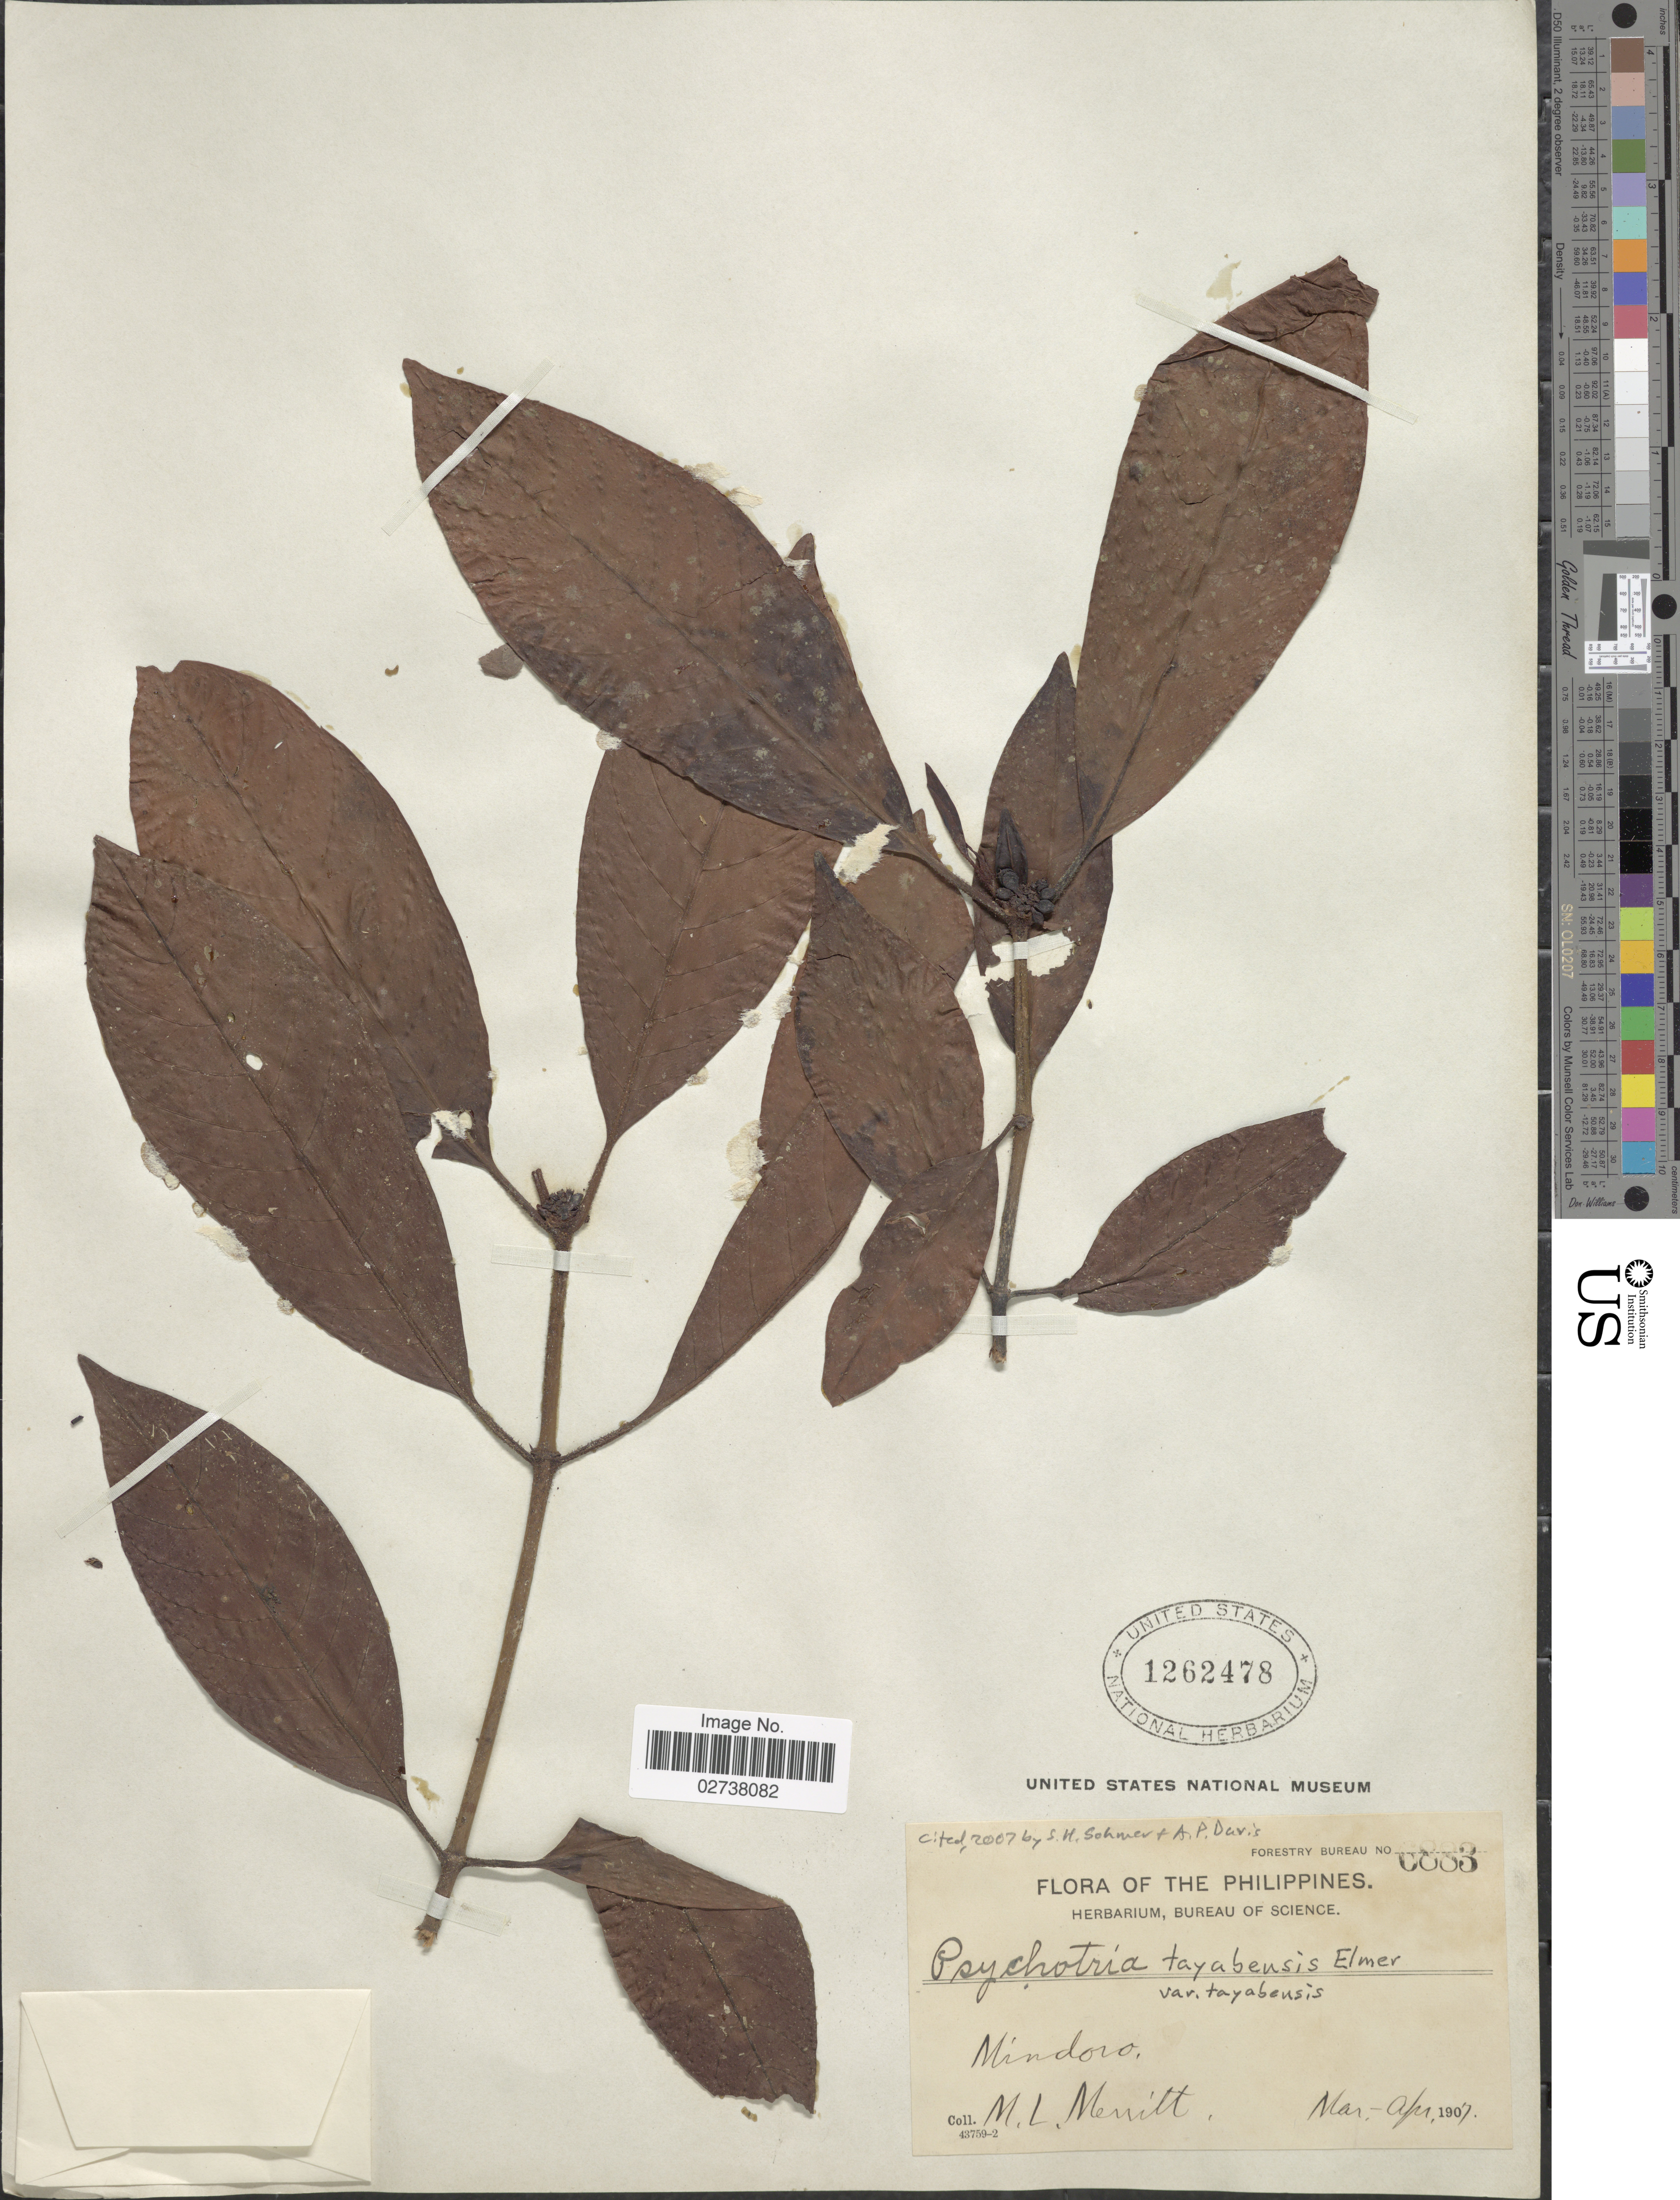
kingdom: Plantae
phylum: Tracheophyta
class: Magnoliopsida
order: Gentianales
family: Rubiaceae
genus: Psychotria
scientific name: Psychotria tayabensis var. tayabensis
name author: Elmer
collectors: M. L. Merritt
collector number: Forestry Bureau 6883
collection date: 1907-03/1907-04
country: Philippines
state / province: Mimaropa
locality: Mindoro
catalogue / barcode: US 1262478